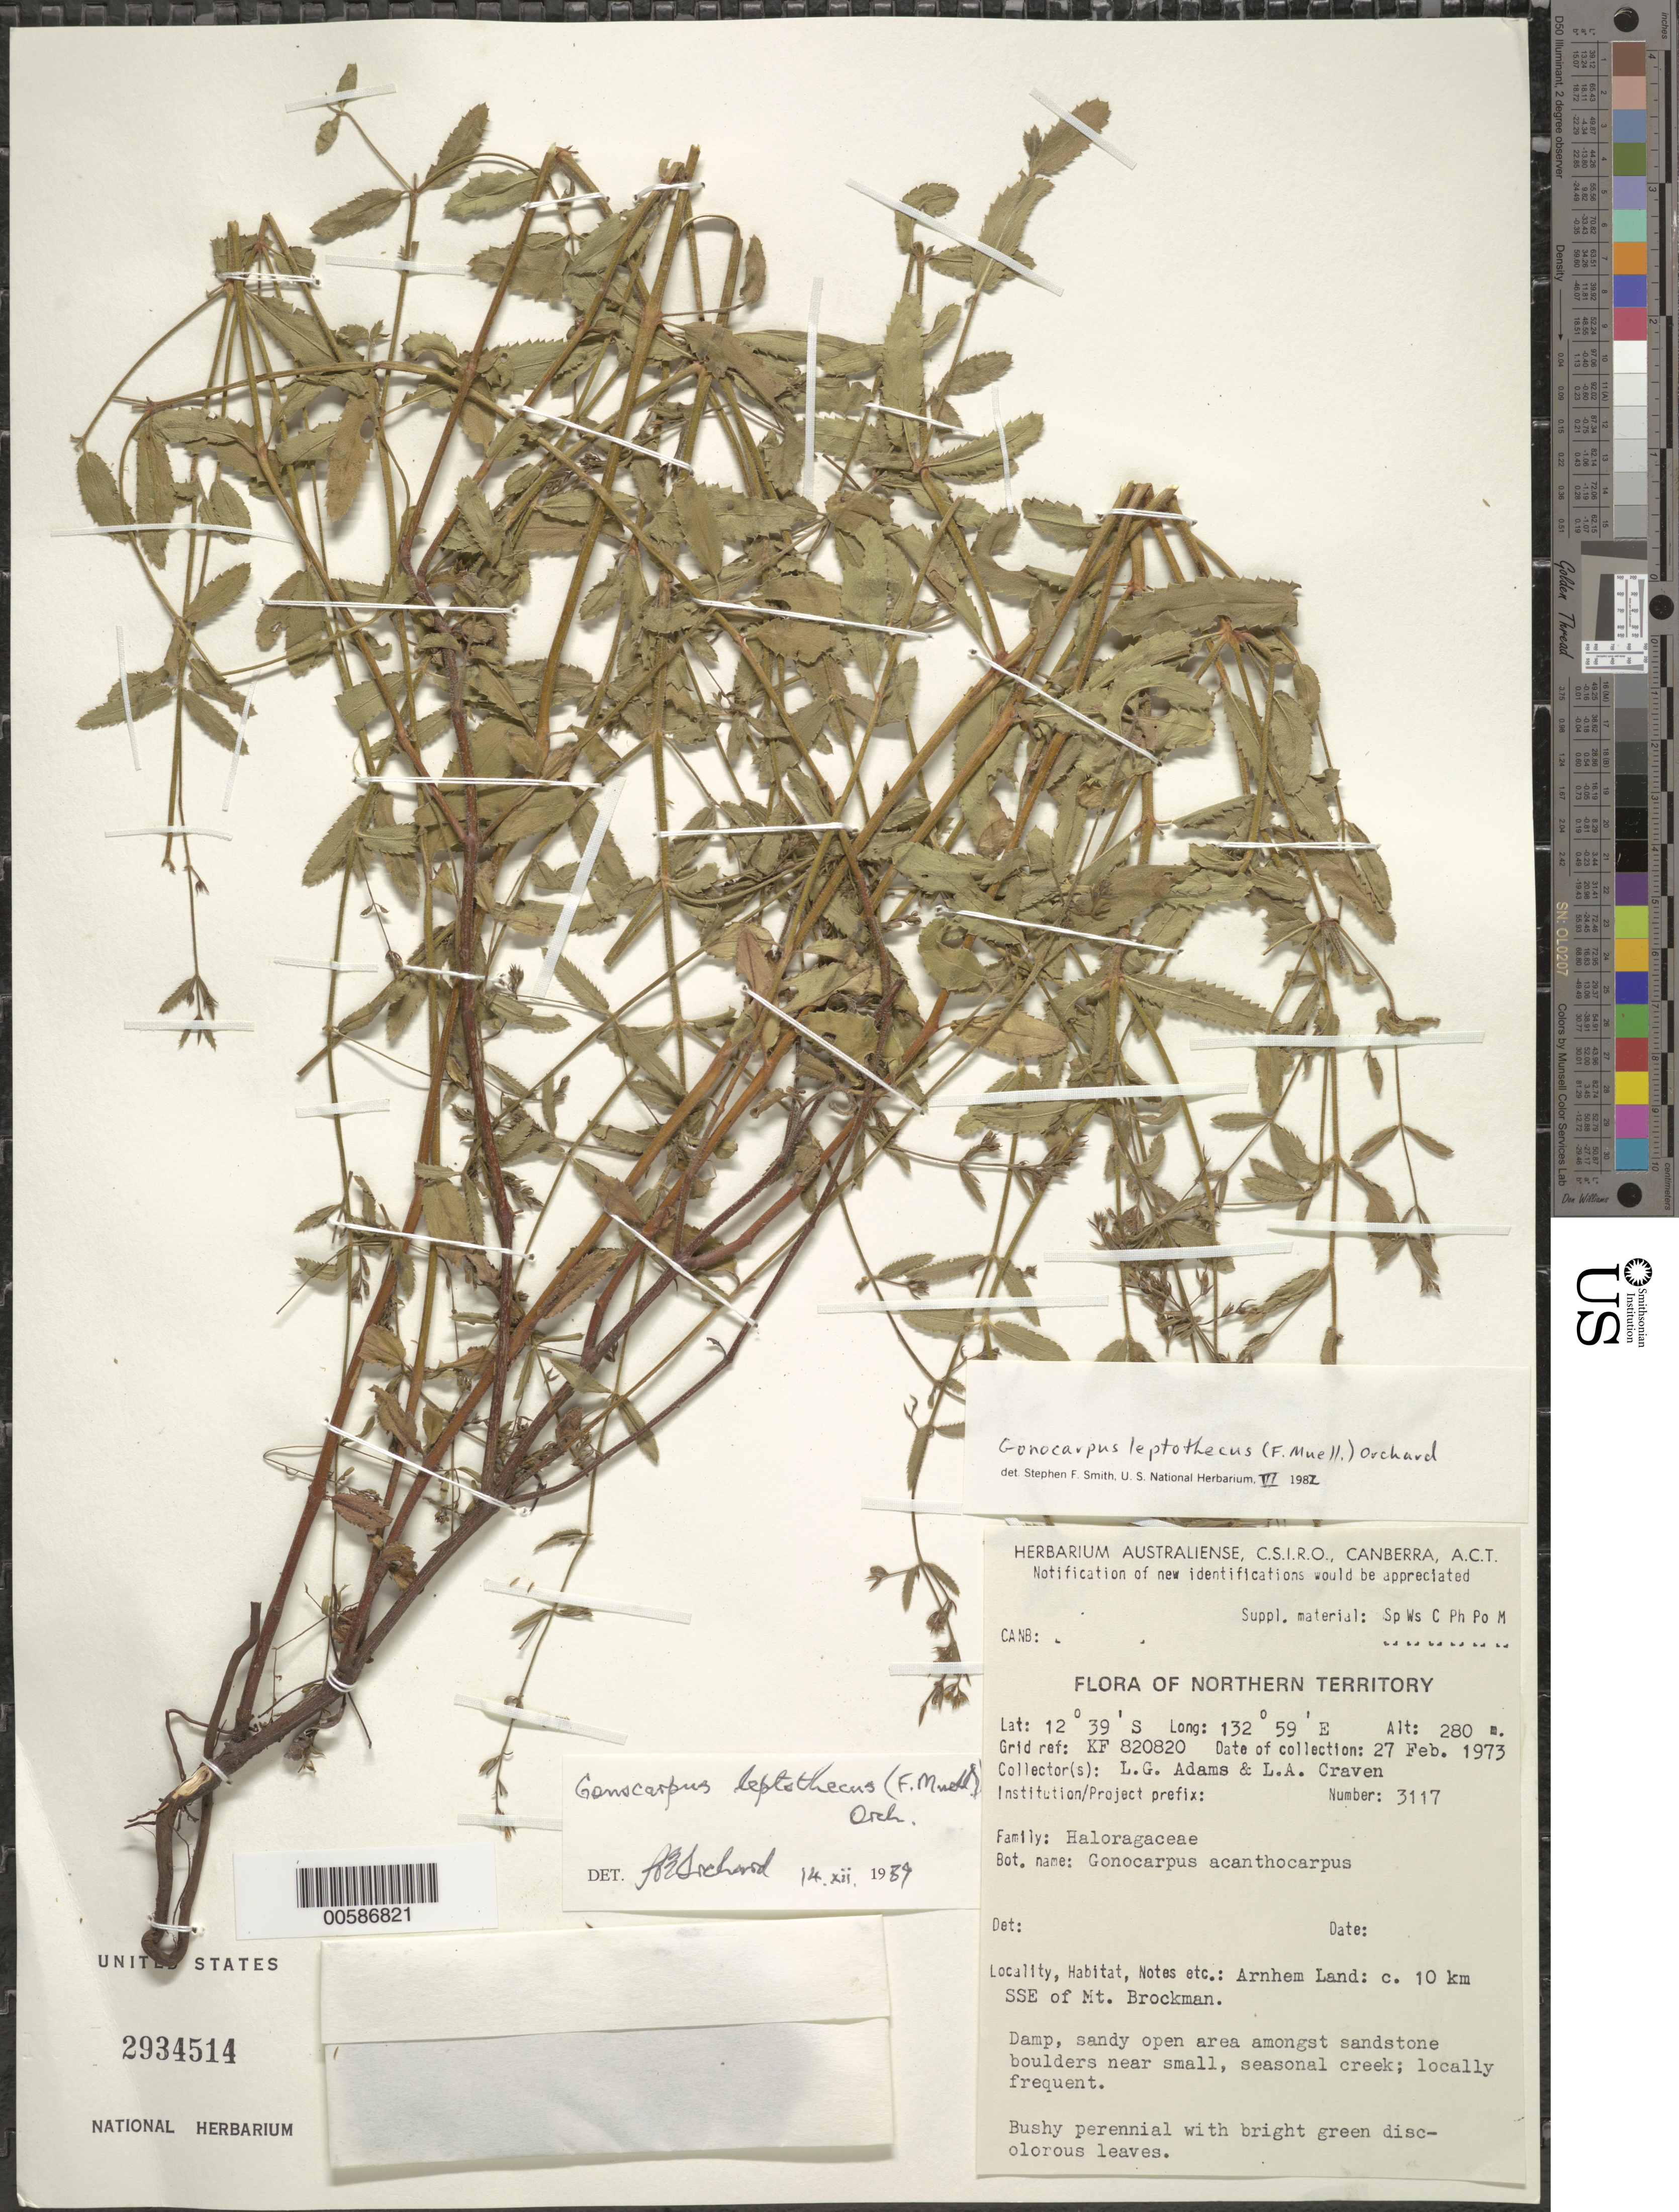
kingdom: Plantae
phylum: Tracheophyta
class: Magnoliopsida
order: Saxifragales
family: Haloragaceae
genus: Gonocarpus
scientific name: Gonocarpus leptothecus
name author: (F. Muell.) Orchard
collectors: L. G. Adams & L. A. Craven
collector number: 3117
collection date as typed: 27 Feb 1973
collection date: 1973-02-27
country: Australia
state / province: Northern Territory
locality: Arnhem Land, SSE of Mt. Brockman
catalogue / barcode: US 2934514